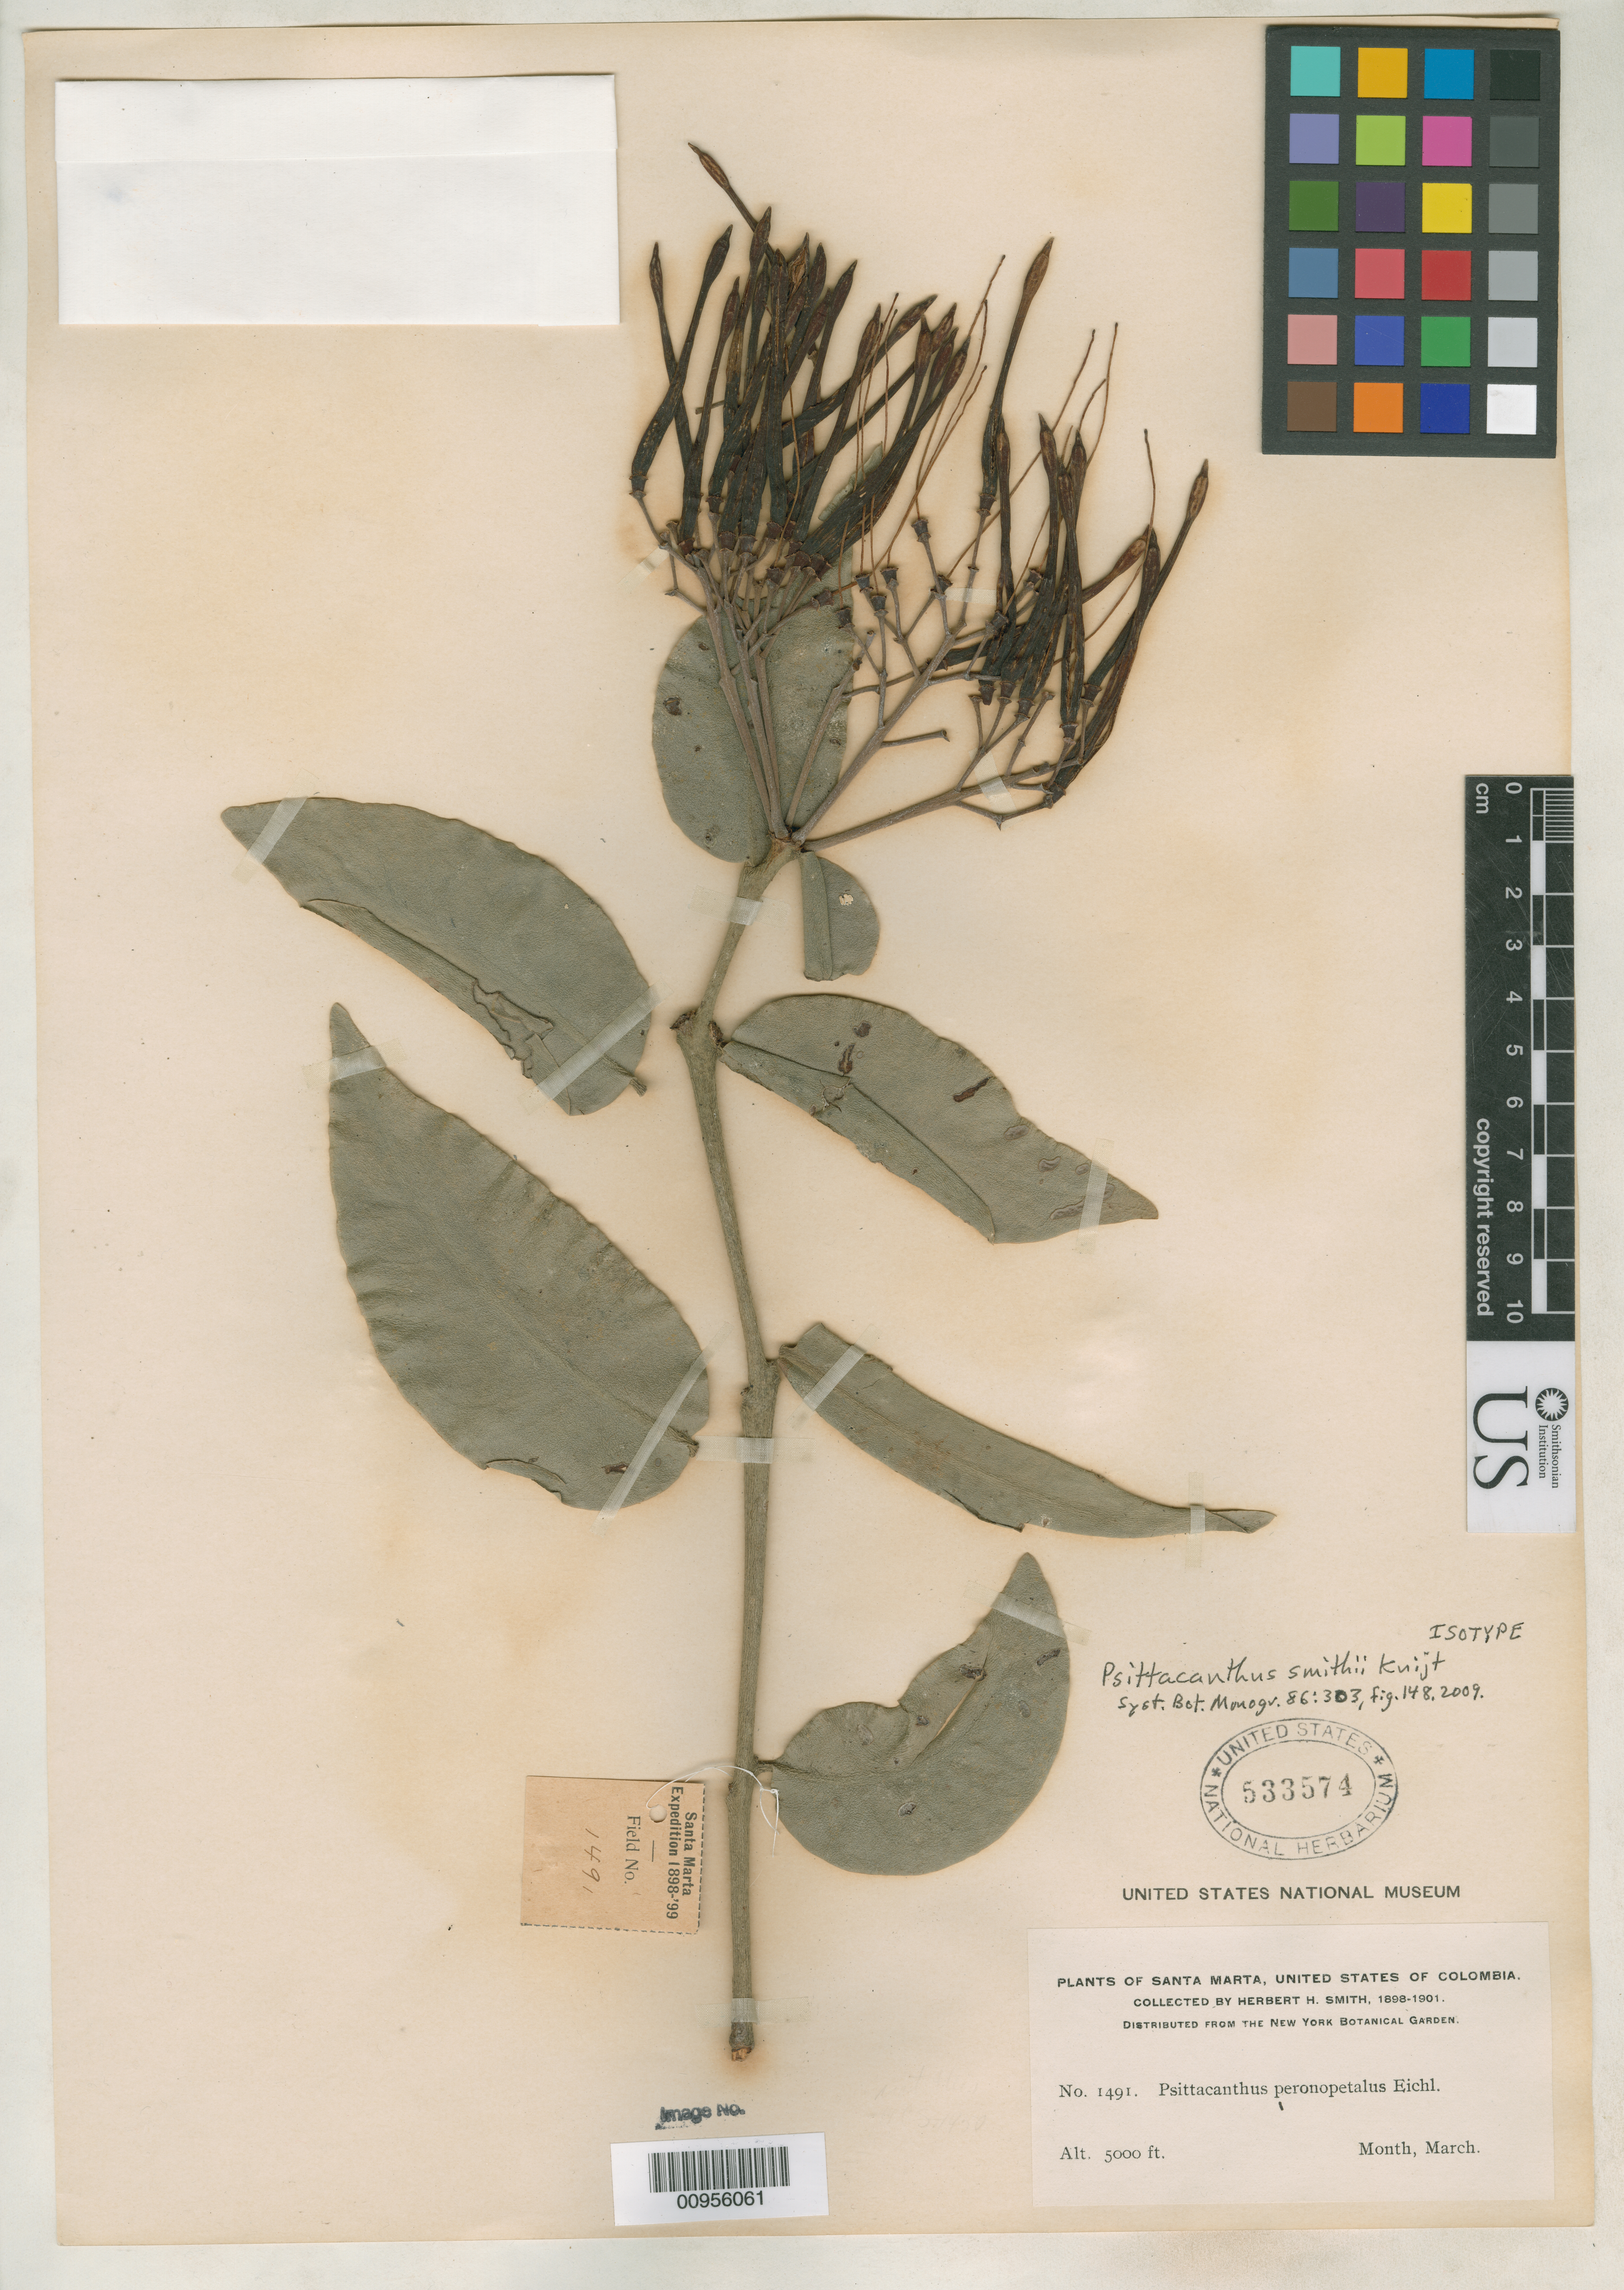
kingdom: Plantae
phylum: Tracheophyta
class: Magnoliopsida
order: Santalales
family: Loranthaceae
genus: Psittacanthus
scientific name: Psittacanthus smithii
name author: Kuijt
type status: Isotype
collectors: Herbert H. Smith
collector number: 1491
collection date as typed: Mar 1898 to -- Mar 1901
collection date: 1898-03/1901-03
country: Colombia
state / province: Magdalena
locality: Santa Marta.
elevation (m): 1524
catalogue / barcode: US 533574